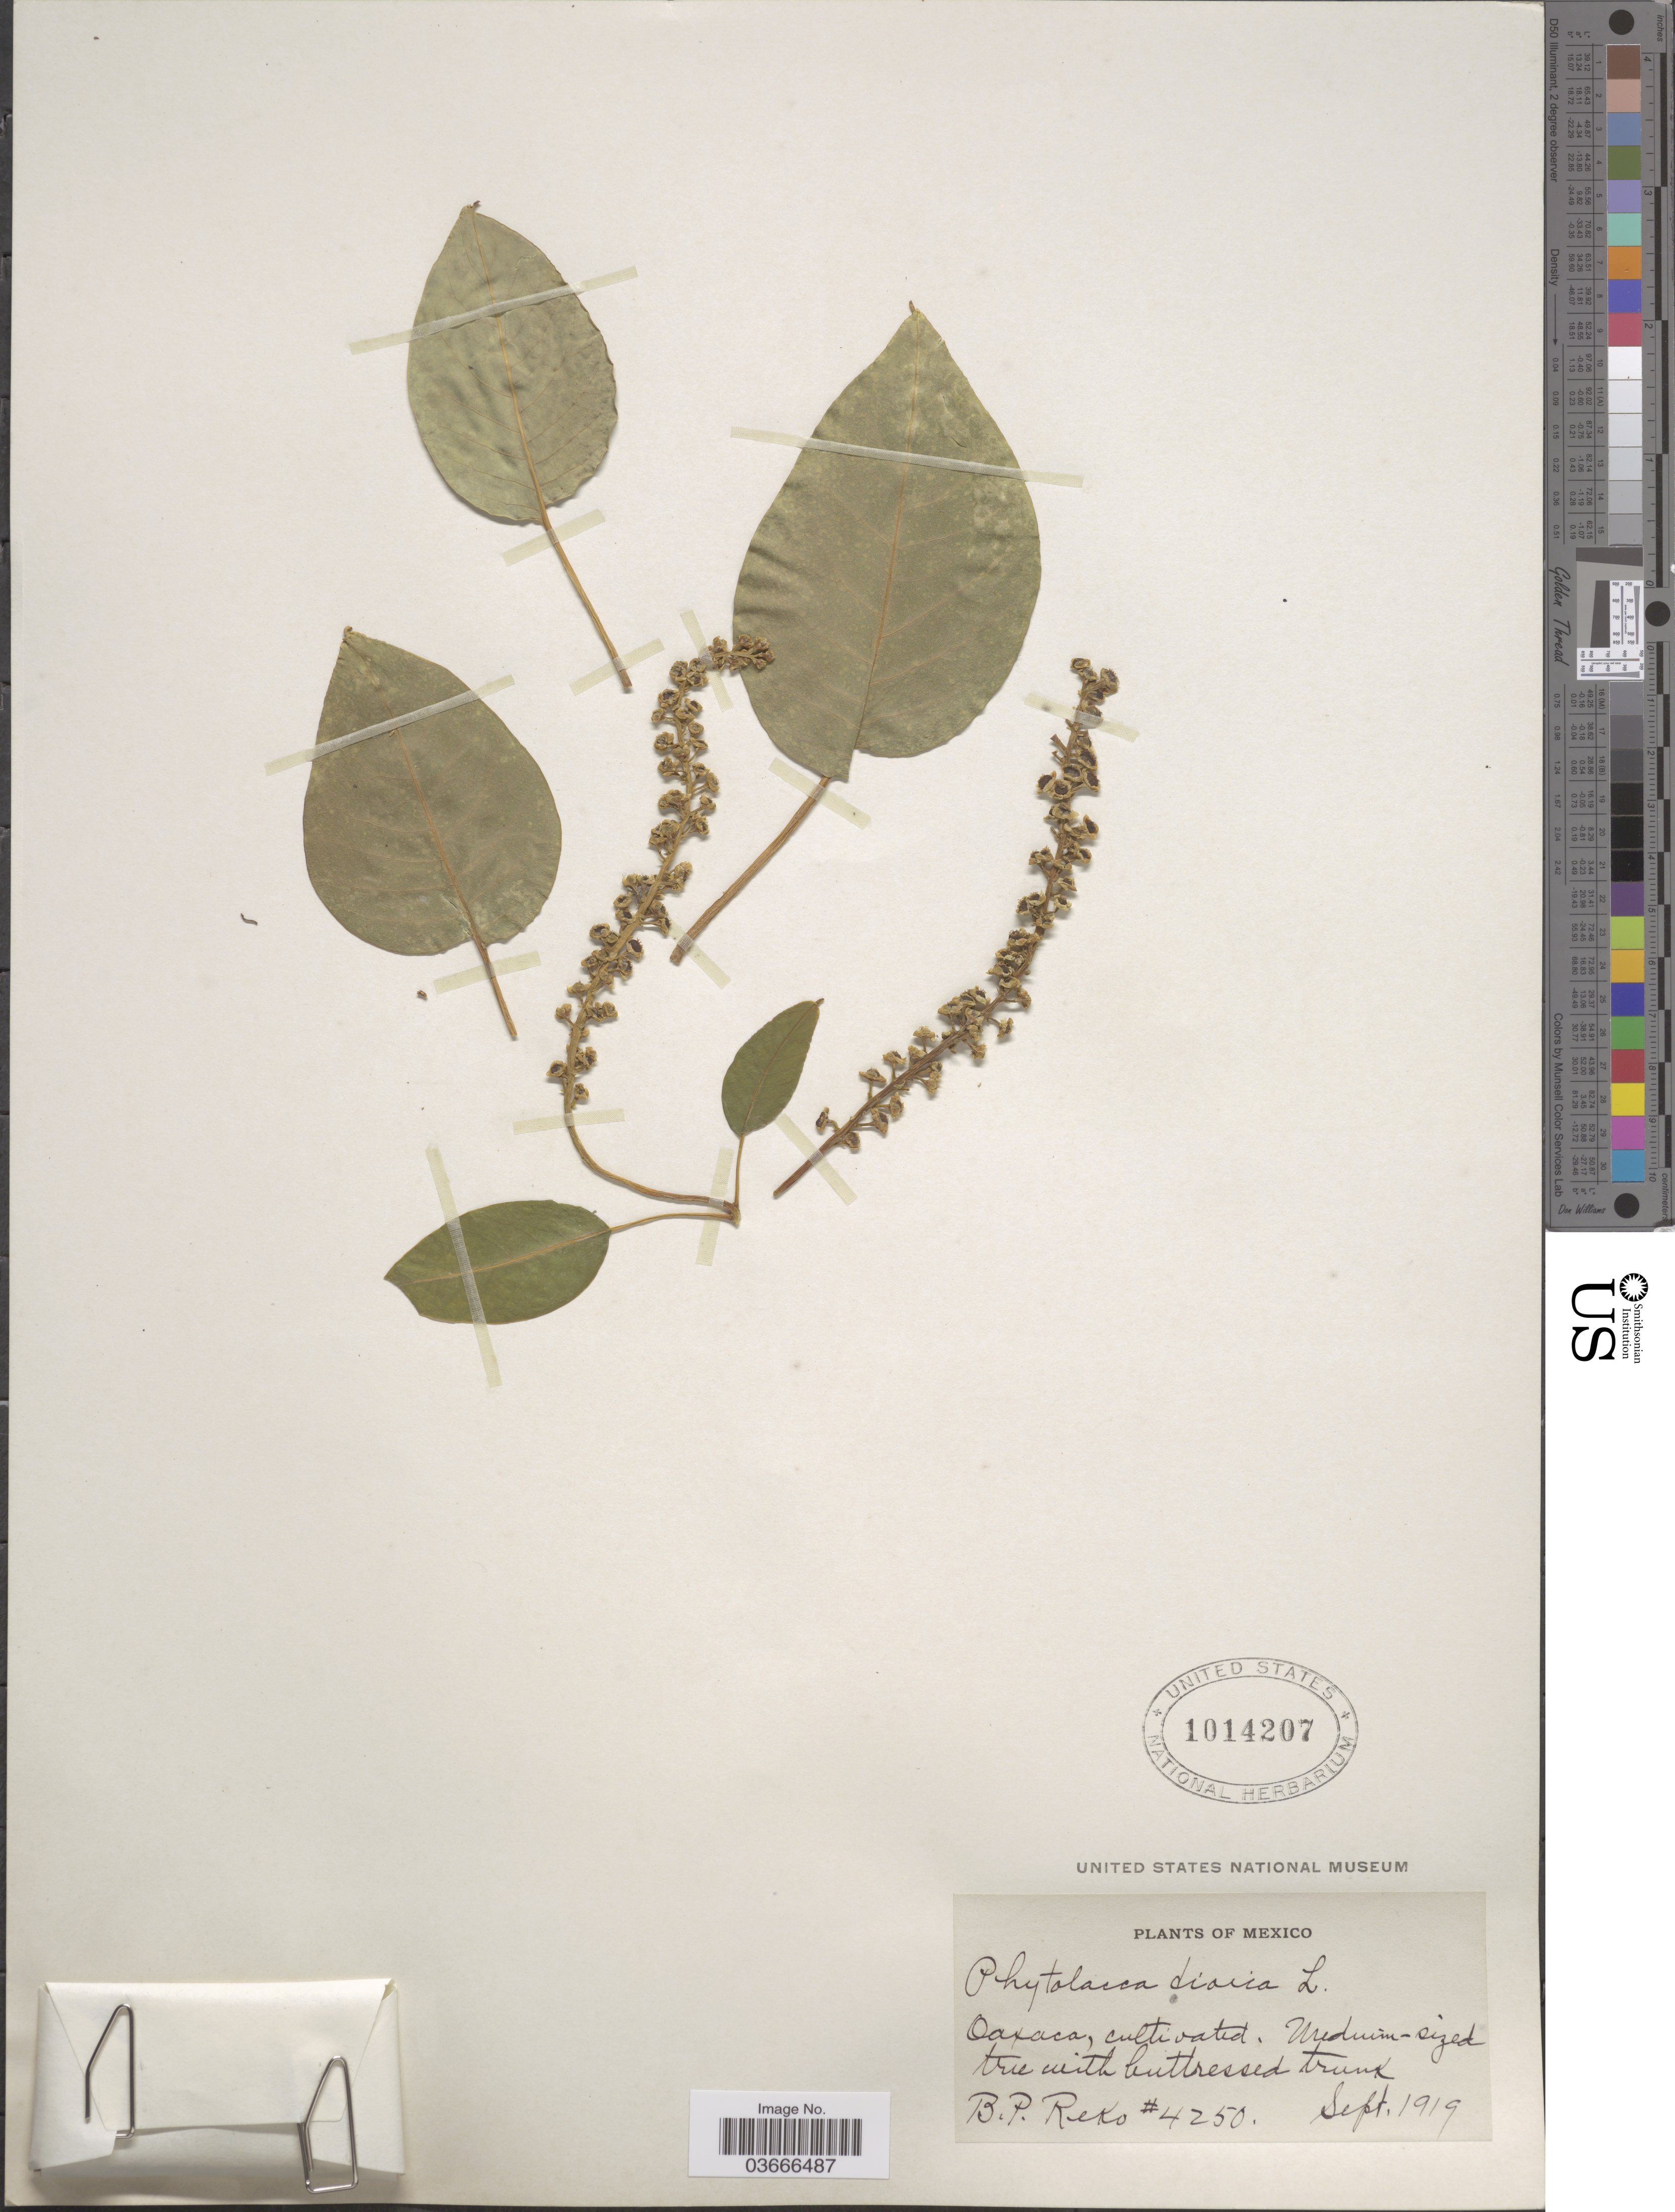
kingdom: Plantae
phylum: Tracheophyta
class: Magnoliopsida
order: Caryophyllales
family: Phytolaccaceae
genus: Phytolacca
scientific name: Phytolacca dioica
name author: L.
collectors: B. P. Reko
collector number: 4250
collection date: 1919-09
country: Mexico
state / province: Oaxaca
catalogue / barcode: US 1014207